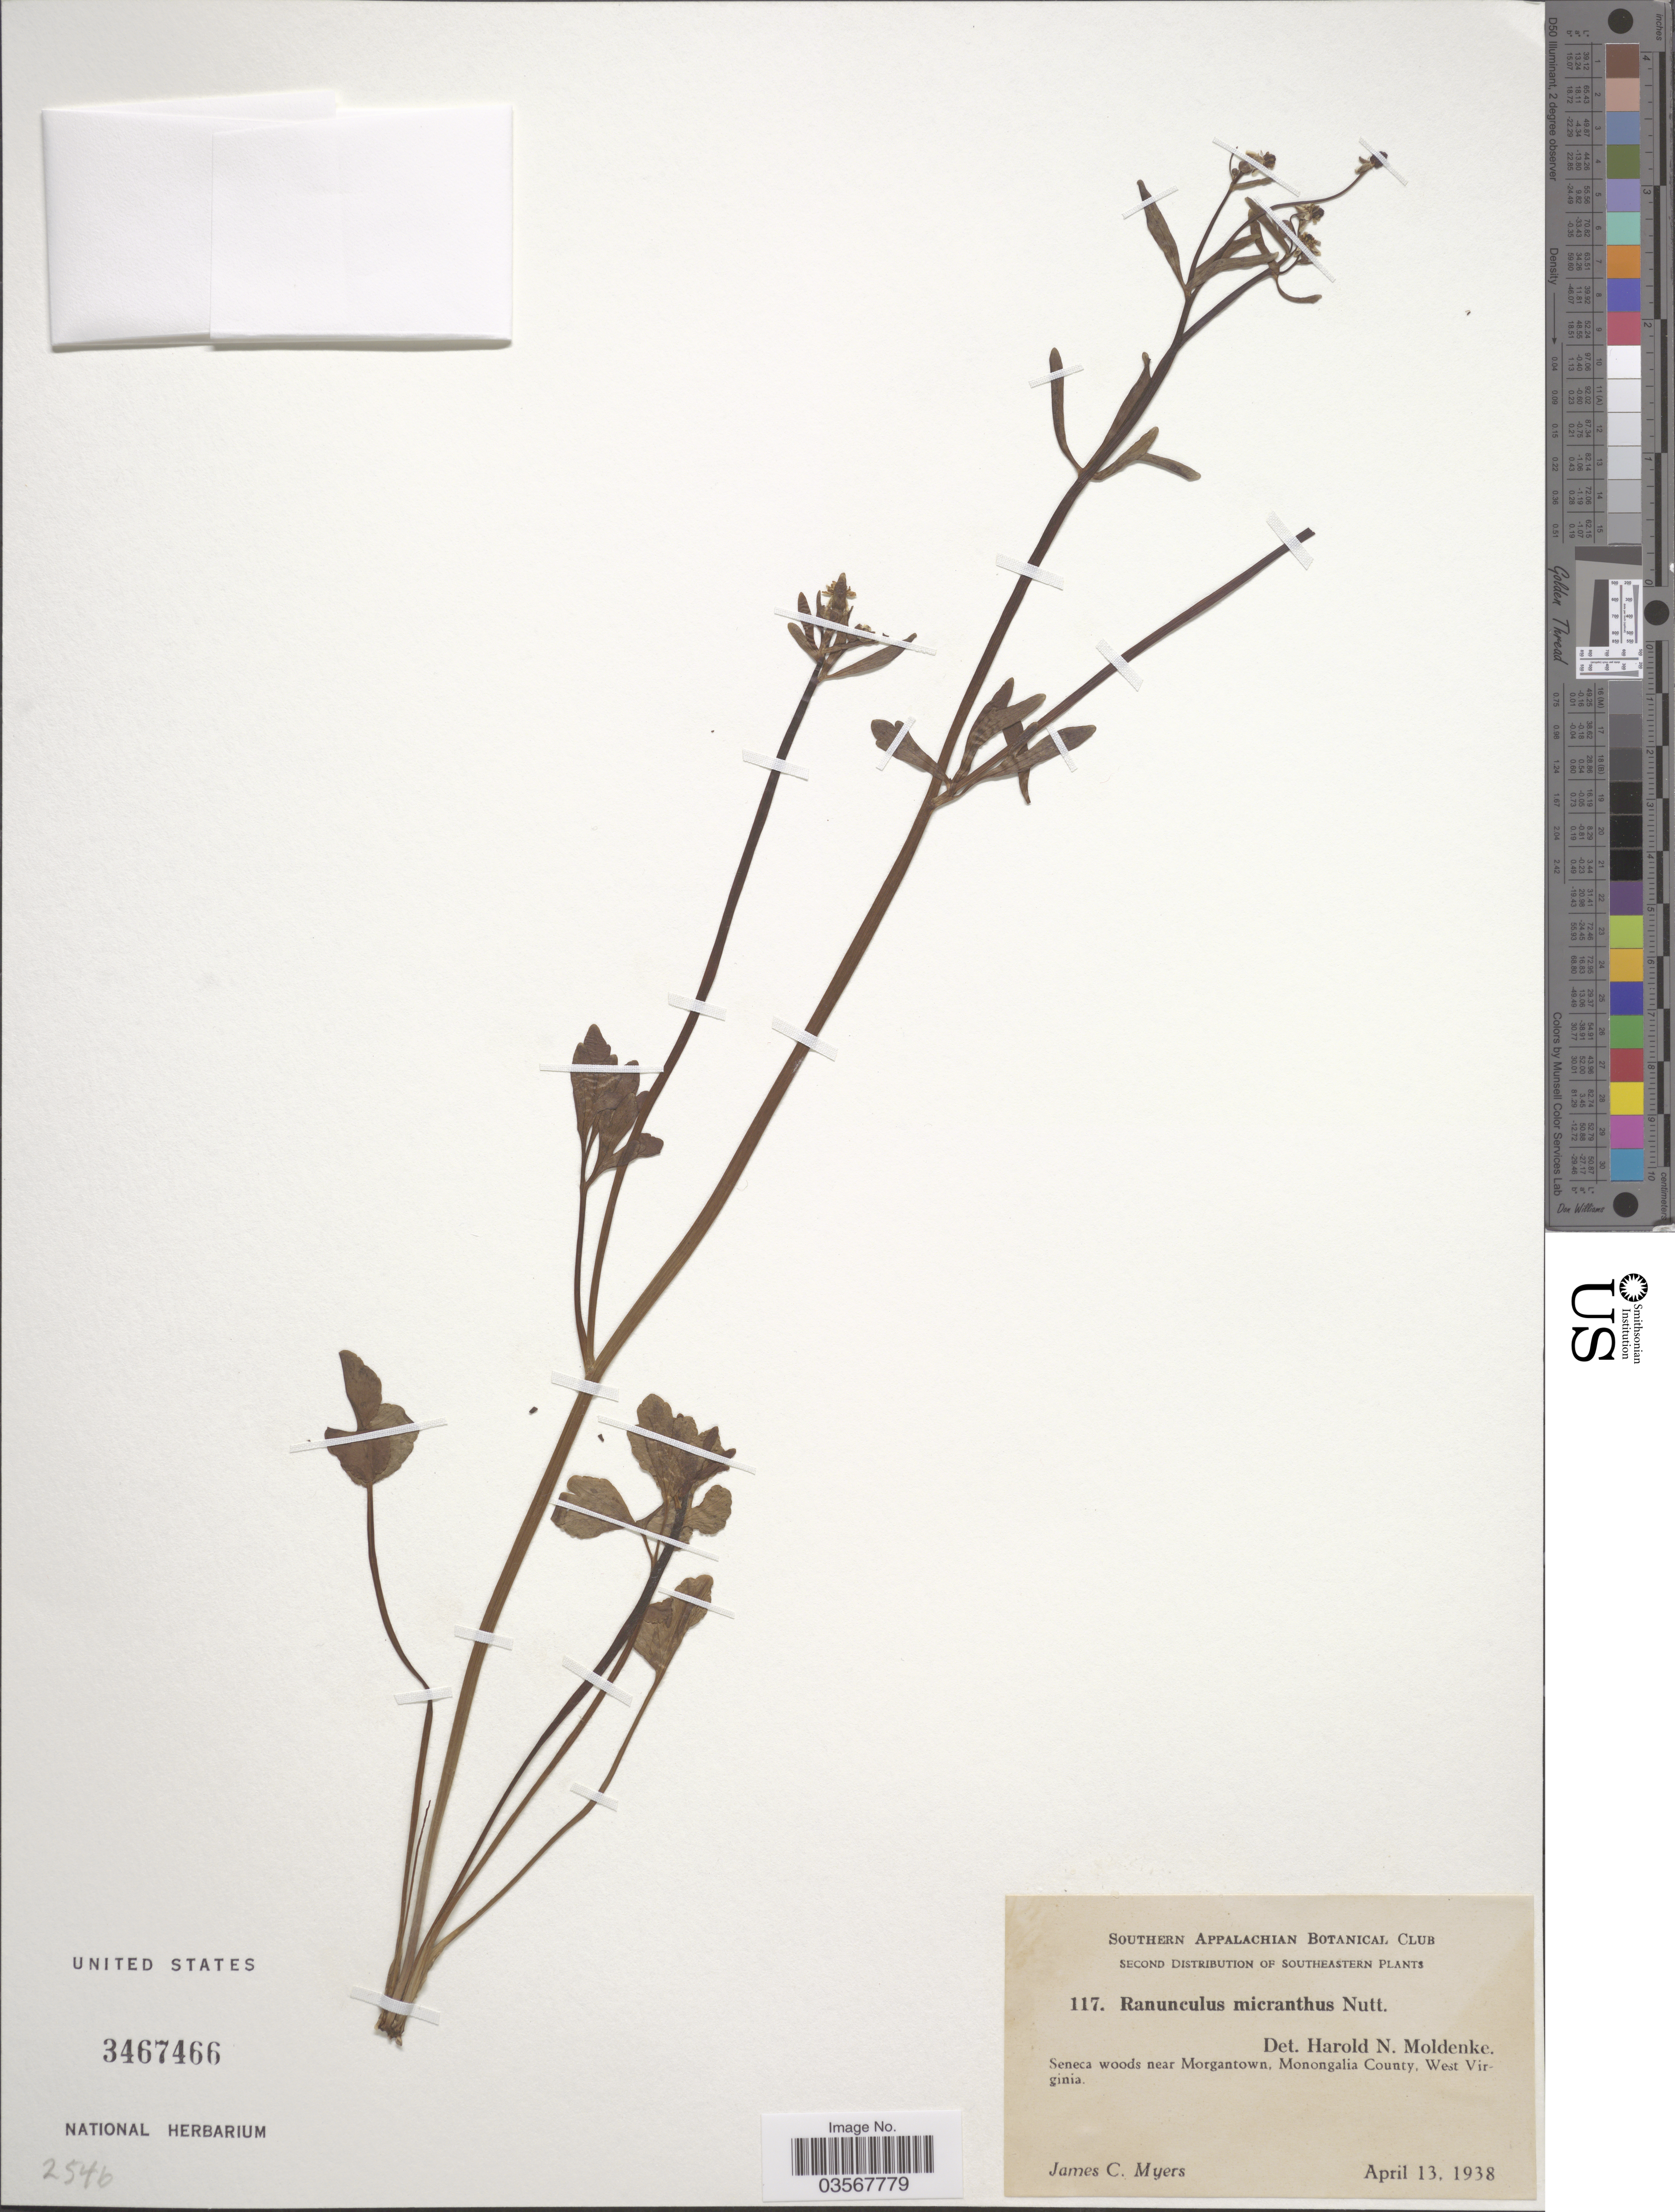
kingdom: Plantae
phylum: Tracheophyta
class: Magnoliopsida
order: Ranunculales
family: Ranunculaceae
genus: Ranunculus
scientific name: Ranunculus micranthus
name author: Nutt.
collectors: J. C. Myers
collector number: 117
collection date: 1938-04-13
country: United States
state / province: West Virginia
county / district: Monongalia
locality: Woods near Morgantown.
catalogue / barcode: US 3467466